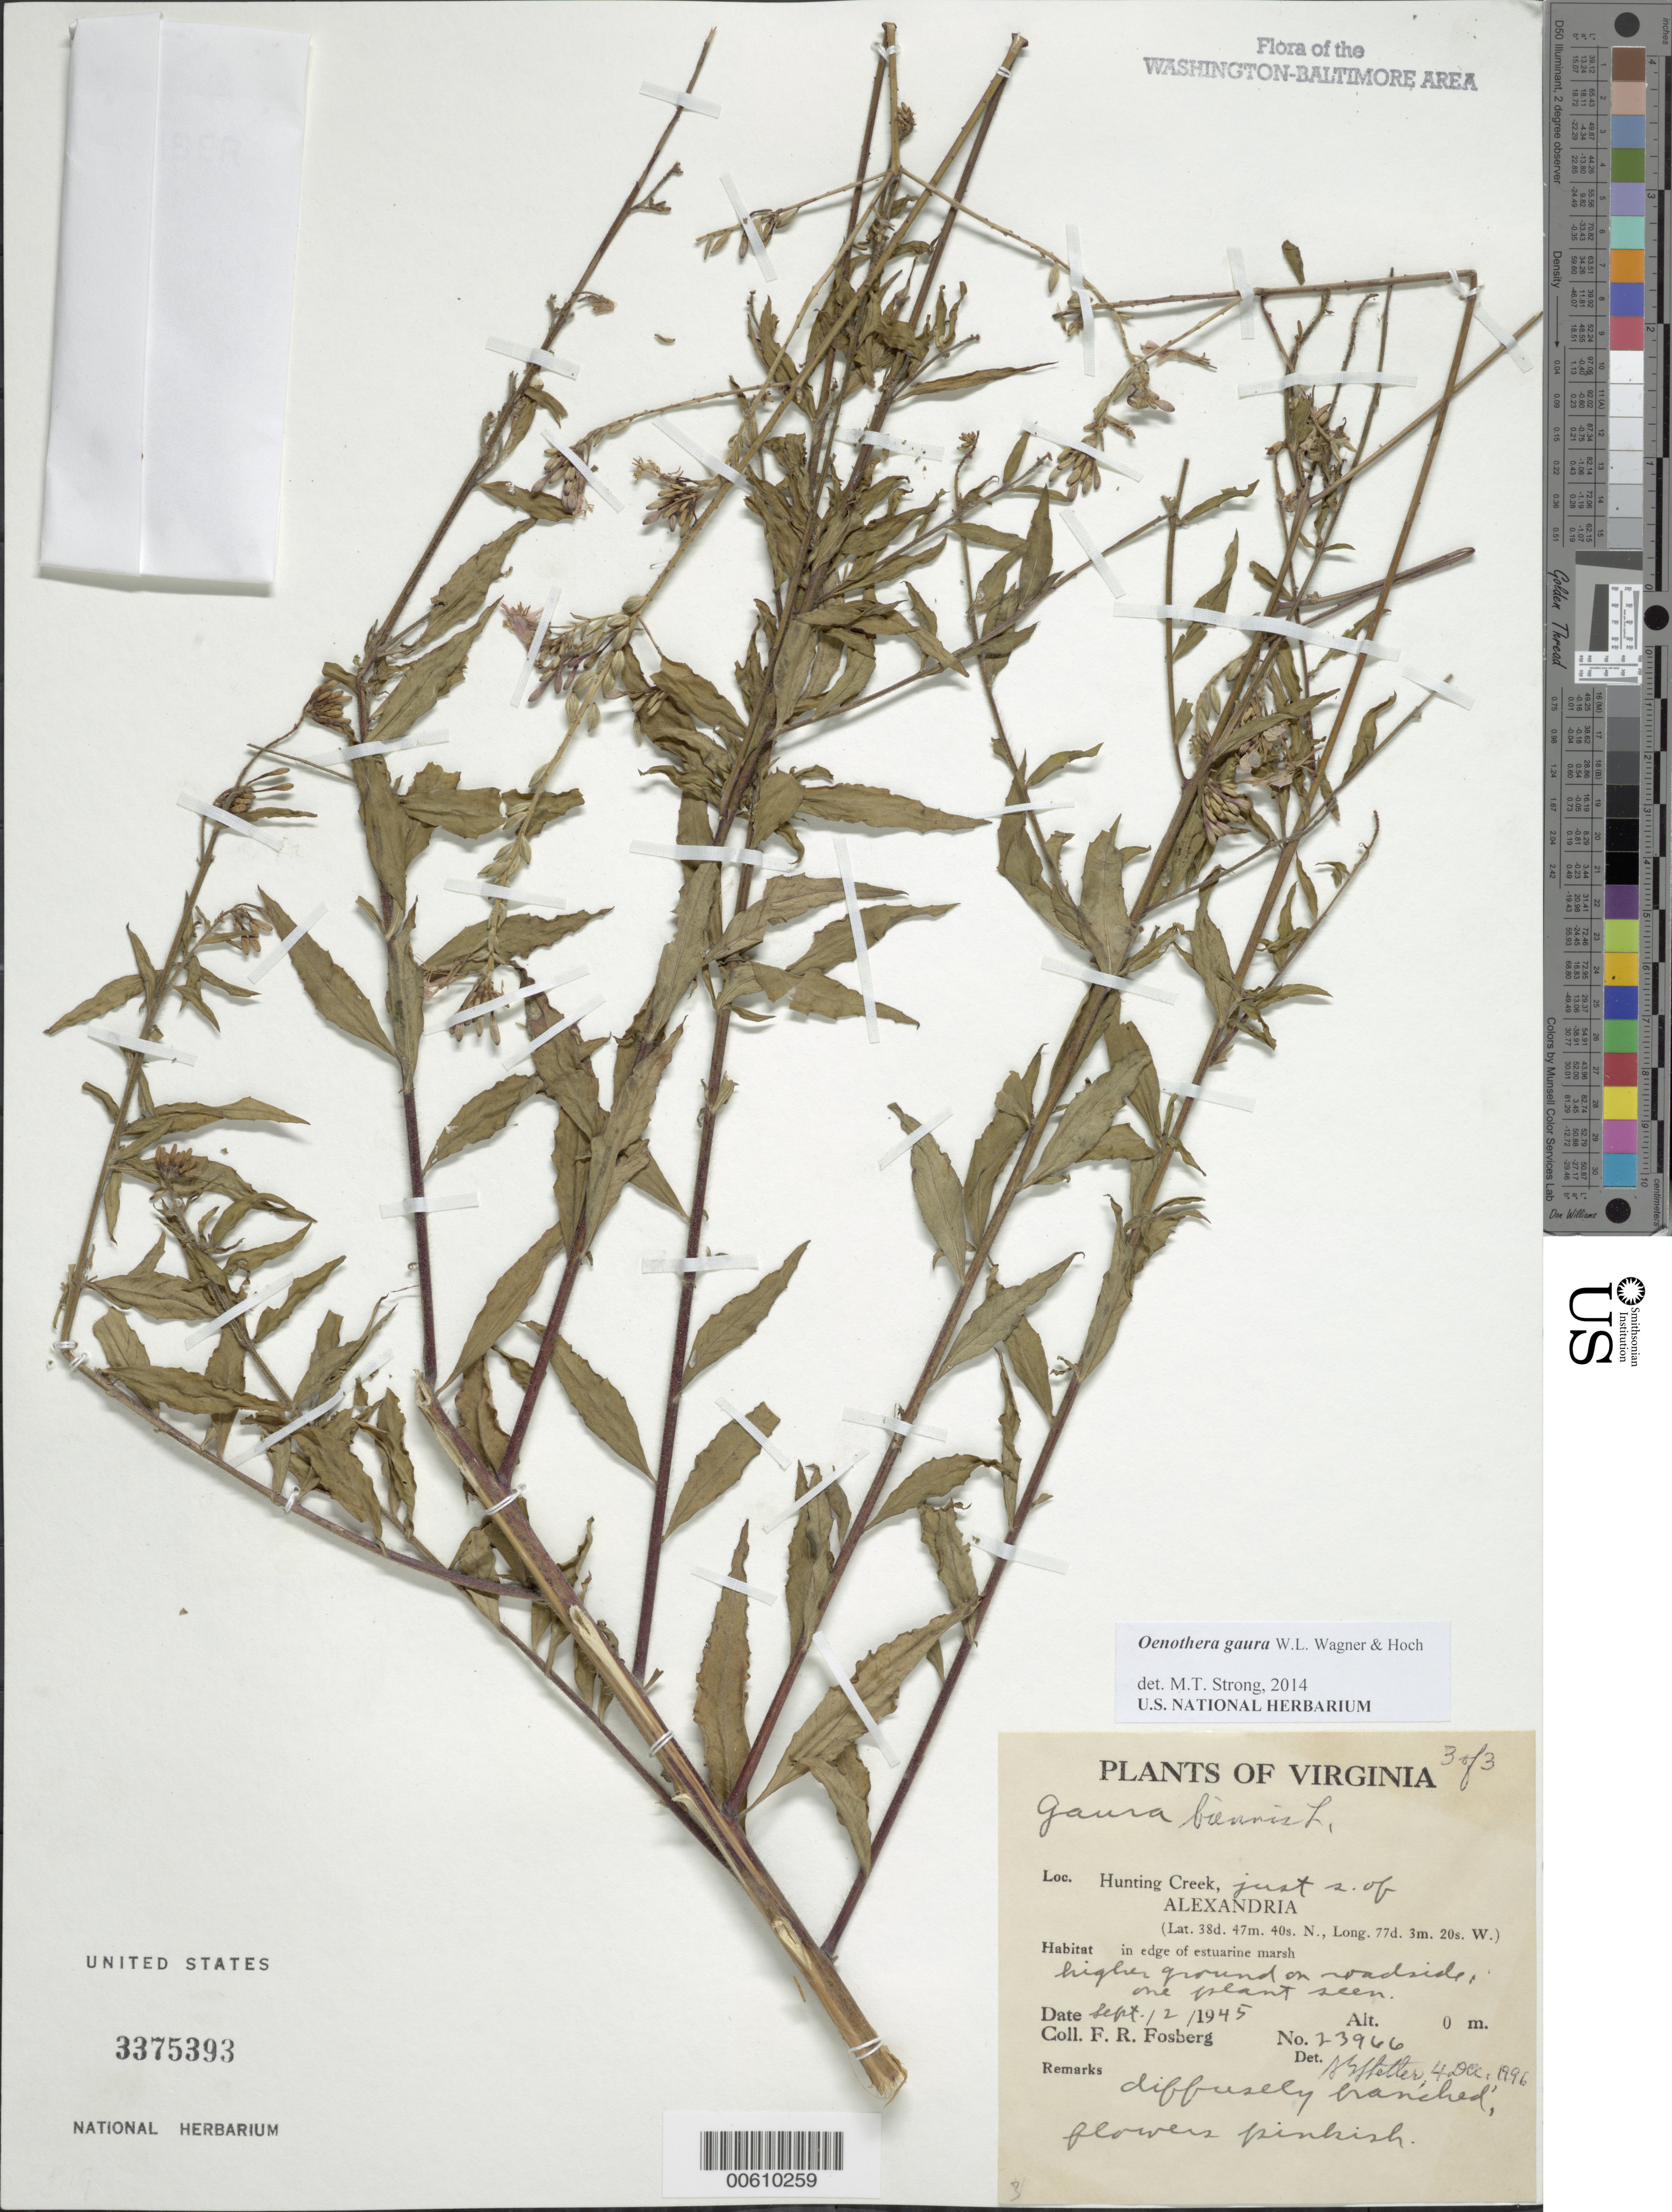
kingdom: Plantae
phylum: Tracheophyta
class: Magnoliopsida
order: Myrtales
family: Onagraceae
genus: Oenothera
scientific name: Oenothera gaura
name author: W.L. Wagner & Hoch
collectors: F. R. Fosberg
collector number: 23966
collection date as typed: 02 Sep 1945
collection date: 1945-09-02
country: United States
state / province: Virginia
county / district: Fairfax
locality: Hunting Creek, S of Alexandria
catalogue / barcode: US 3375393